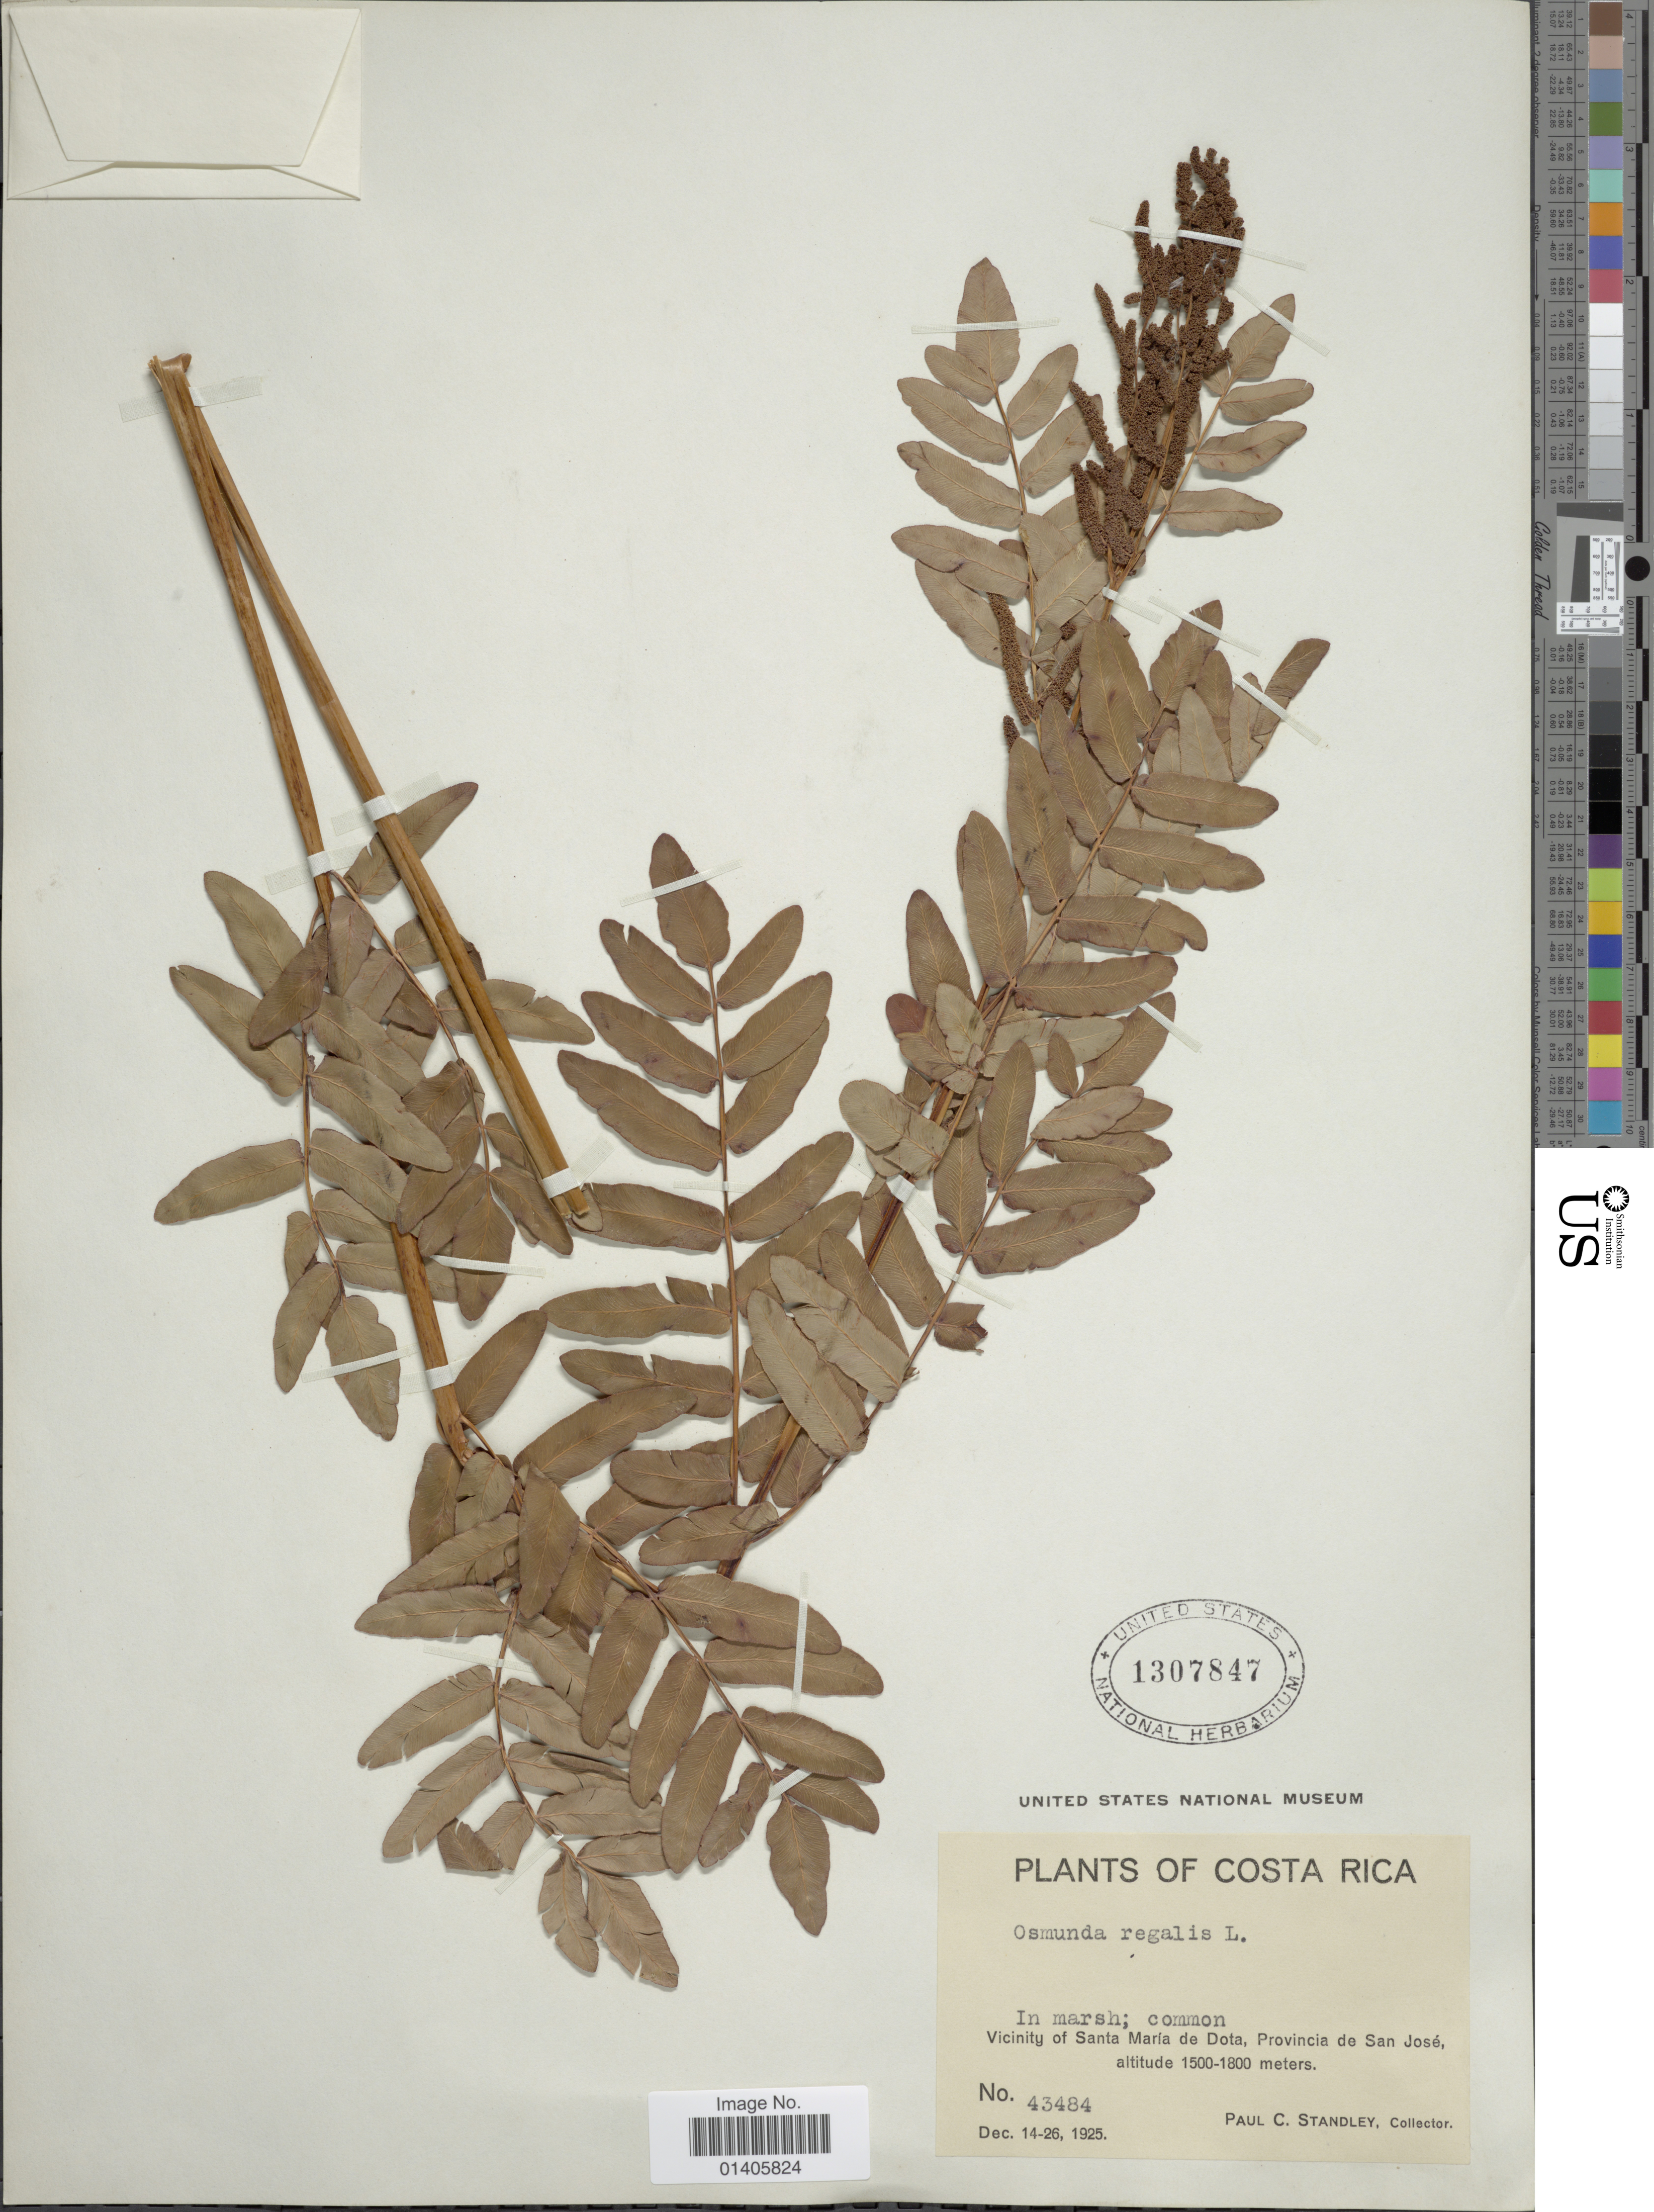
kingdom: Plantae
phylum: Tracheophyta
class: Polypodiopsida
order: Osmundales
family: Osmundaceae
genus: Osmunda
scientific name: Osmunda regalis var. palustris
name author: (Schrad.) C. Chr. ex Angely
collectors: P. C. Standley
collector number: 43484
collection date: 1925-12-14/1925-12-26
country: Costa Rica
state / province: San José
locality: Vicinity of Santa Maria de Dota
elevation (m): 1500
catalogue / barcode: US 1307847